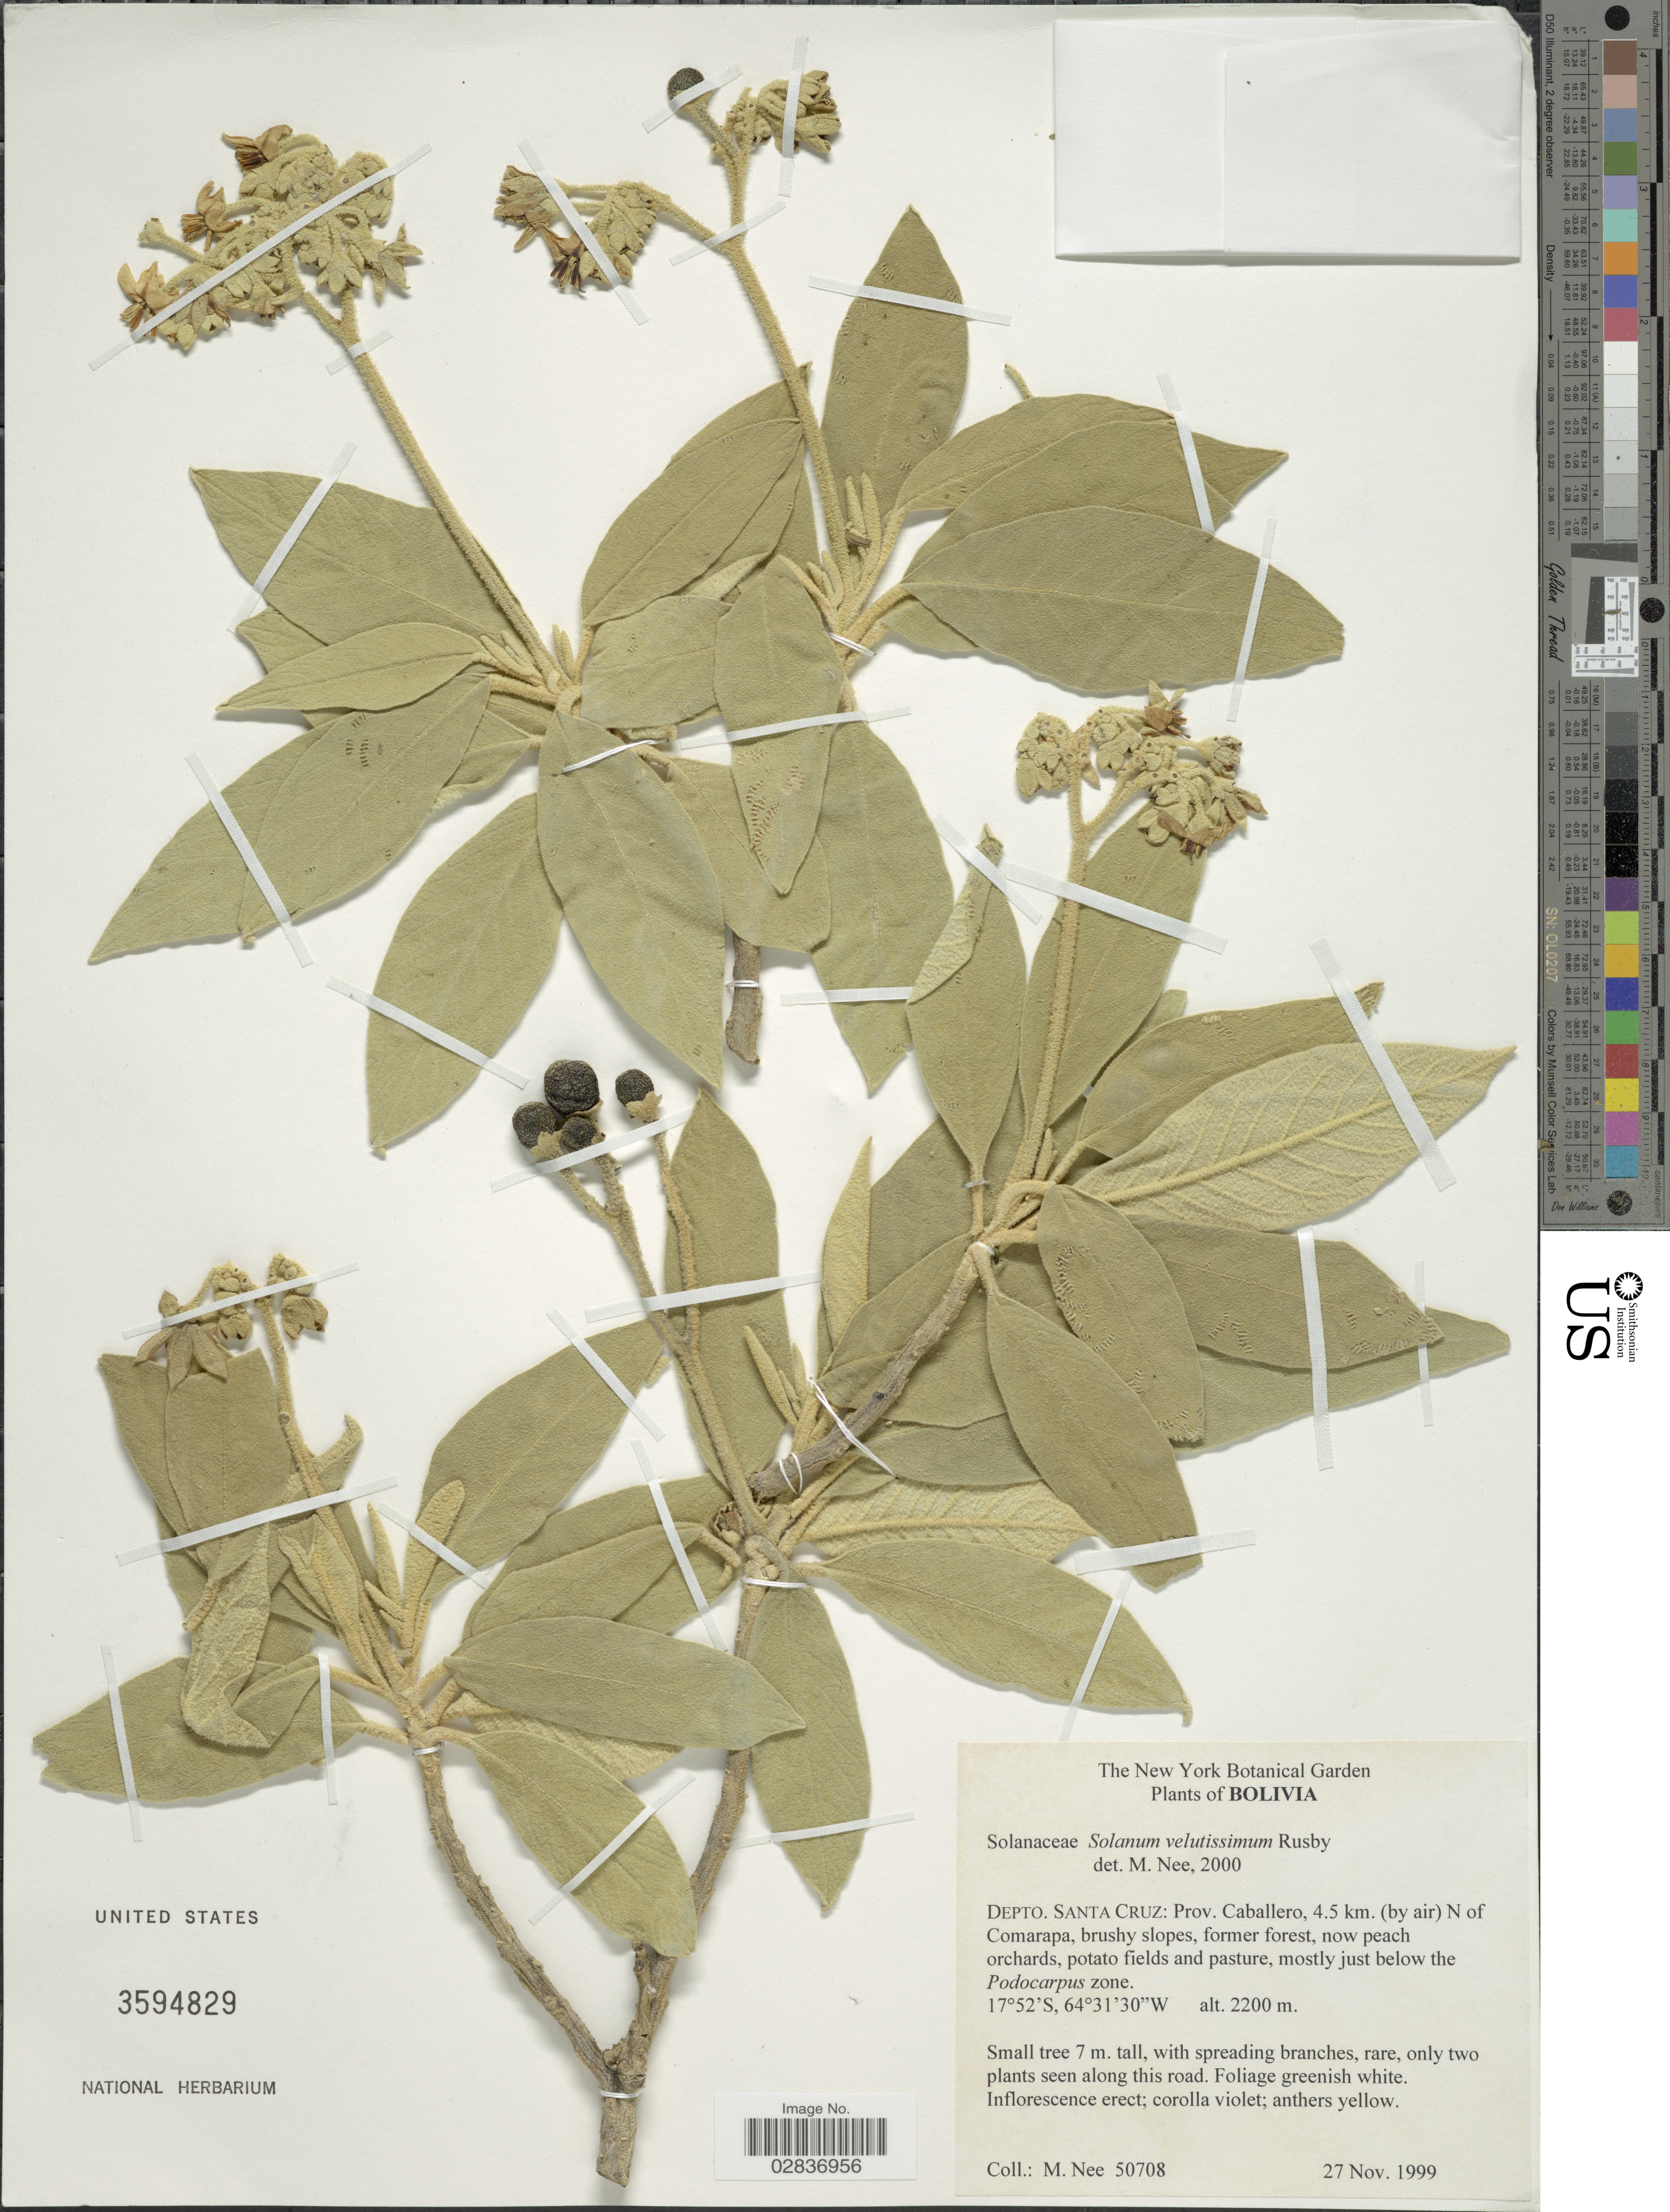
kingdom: Plantae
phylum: Tracheophyta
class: Magnoliopsida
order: Solanales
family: Solanaceae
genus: Solanum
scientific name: Solanum velutissimum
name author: Rusby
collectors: M. Nee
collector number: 50708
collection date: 1999-11-27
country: Bolivia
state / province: Santa Cruz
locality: Depto. Santa Cruz: Prov. Caballero, 4.5 km. (by air) N of Comarapa.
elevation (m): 2200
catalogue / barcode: US 3594829